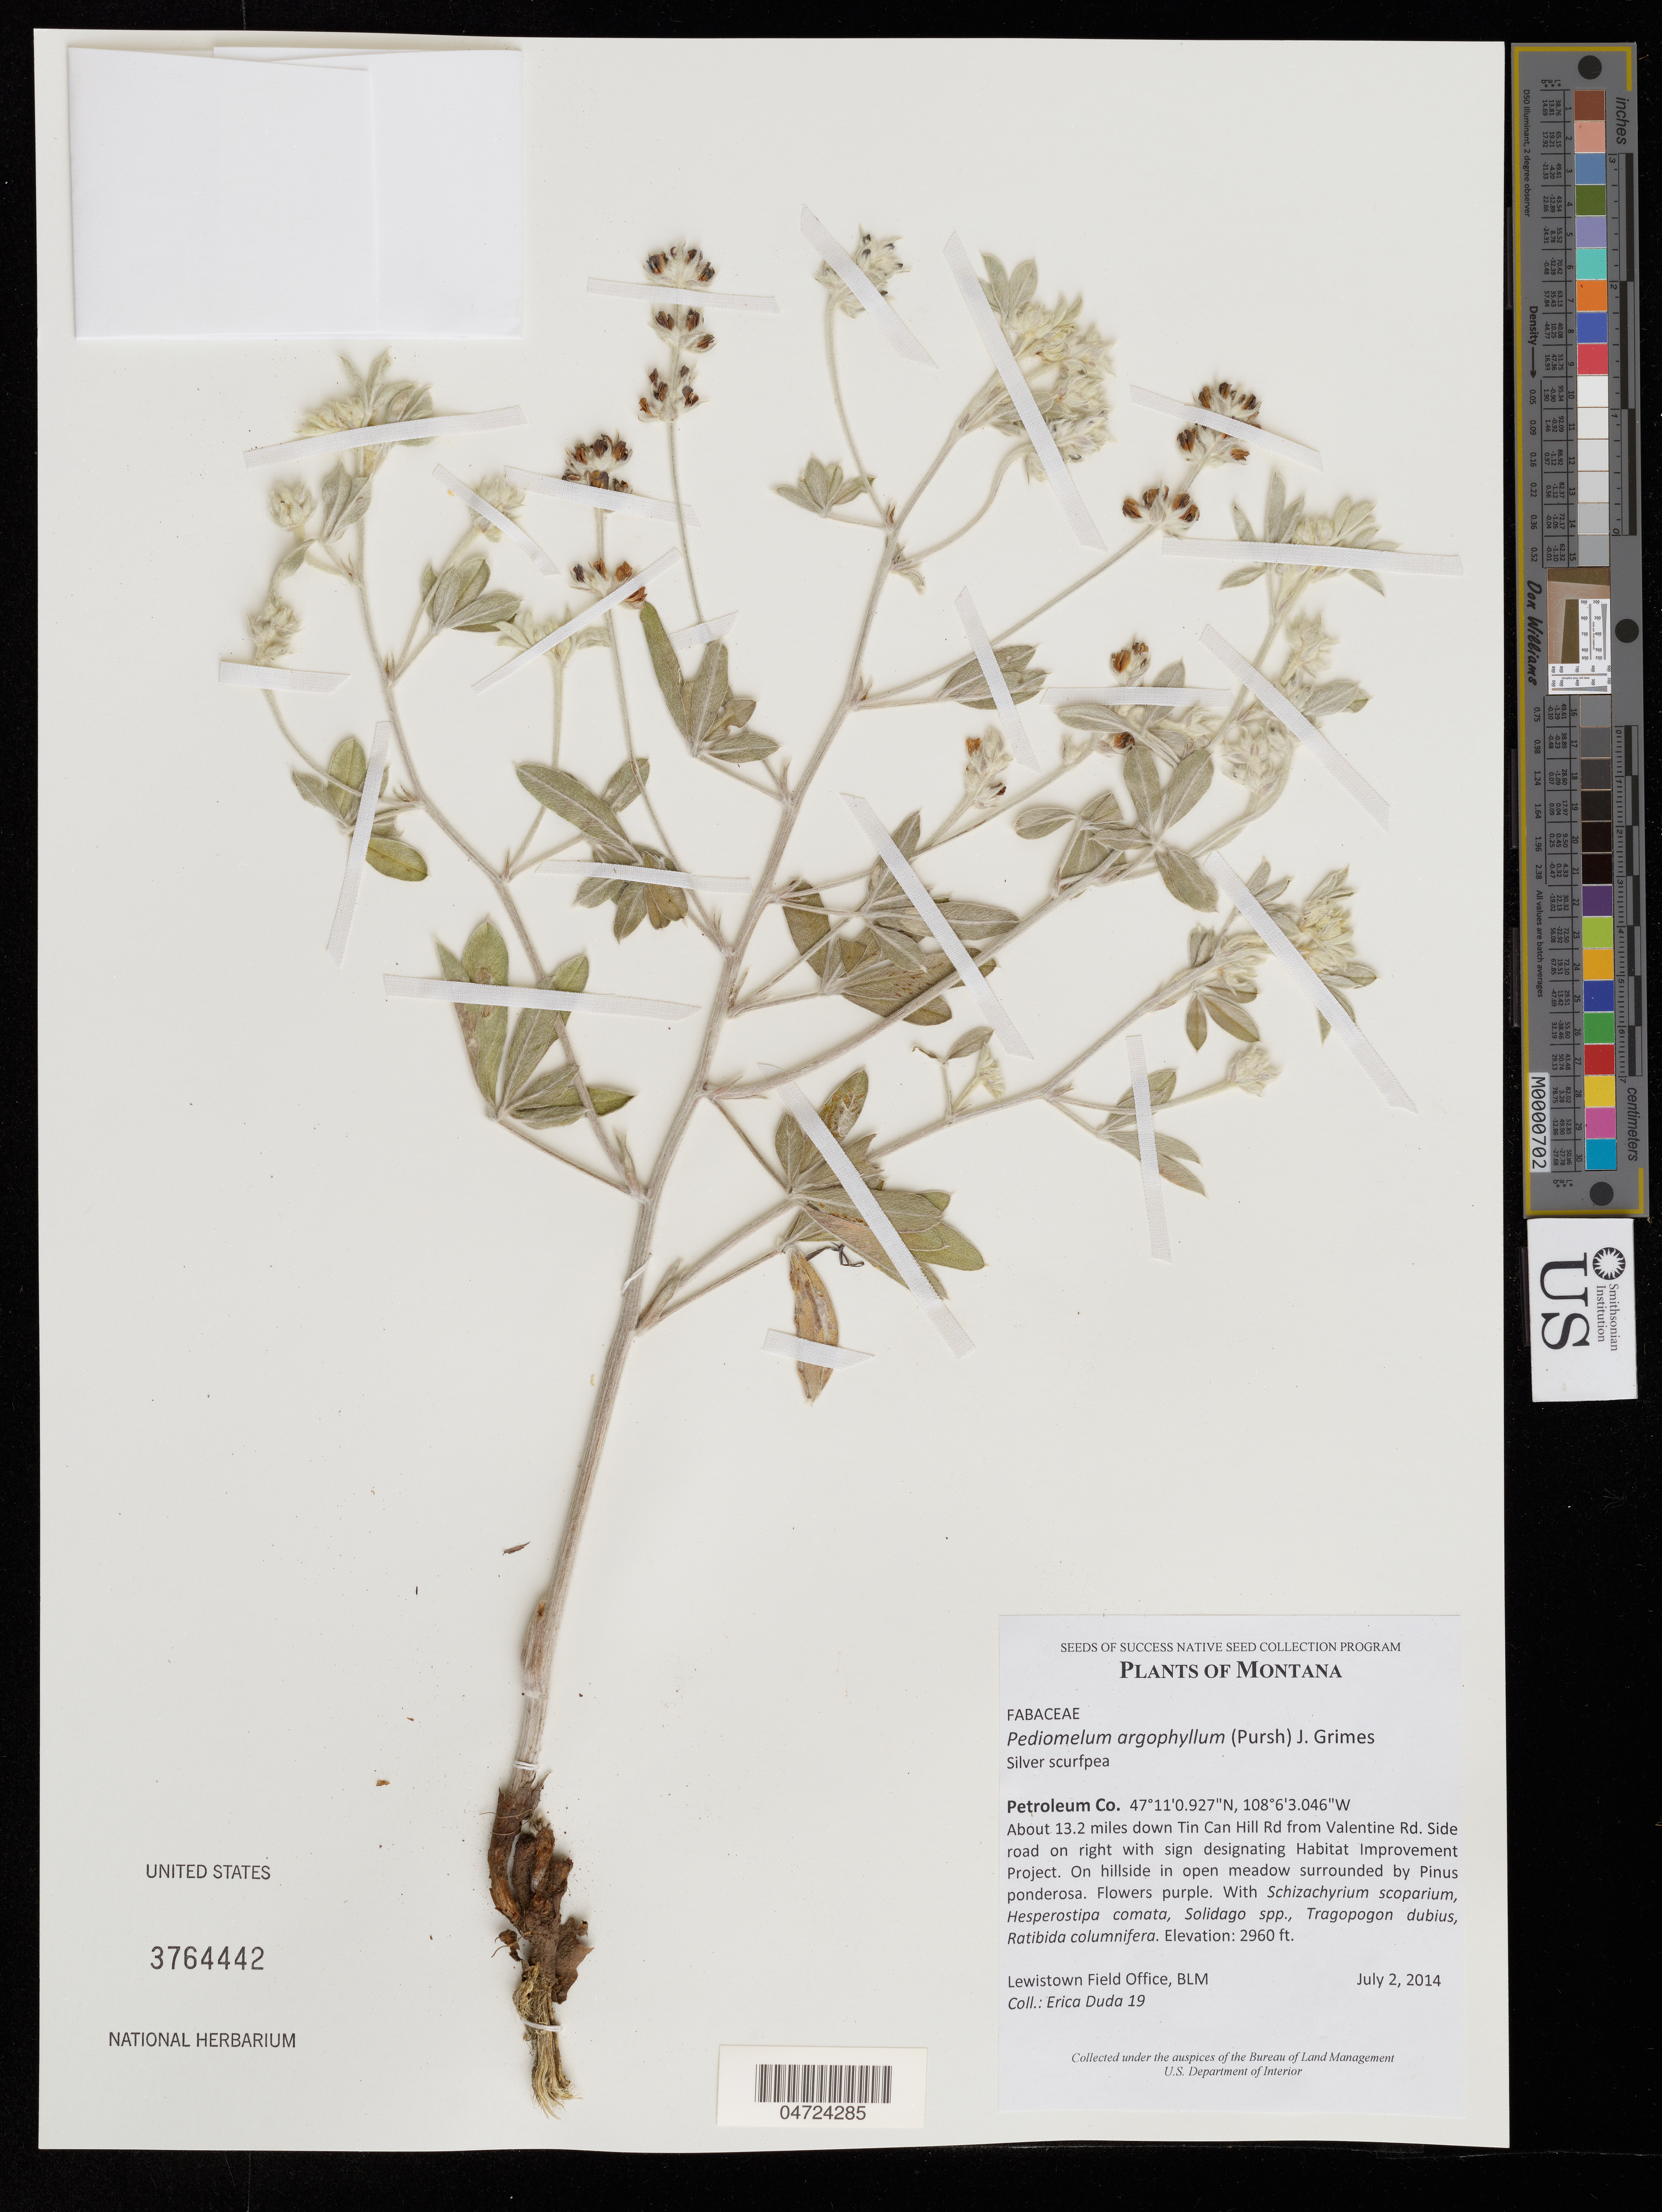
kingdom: Plantae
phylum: Tracheophyta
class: Magnoliopsida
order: Fabales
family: Fabaceae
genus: Pediomelum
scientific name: Pediomelum argophyllum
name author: (Pursh) J.W. Grimes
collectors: E. Duda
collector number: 19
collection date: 2014-07-02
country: United States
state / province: Montana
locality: Petroleum Co. About 13.2 miles down Tin Can Hill Rd from Valentine Rd. Side road on right with sign designating Habitat Improvement Project.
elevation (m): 902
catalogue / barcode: US 3764442